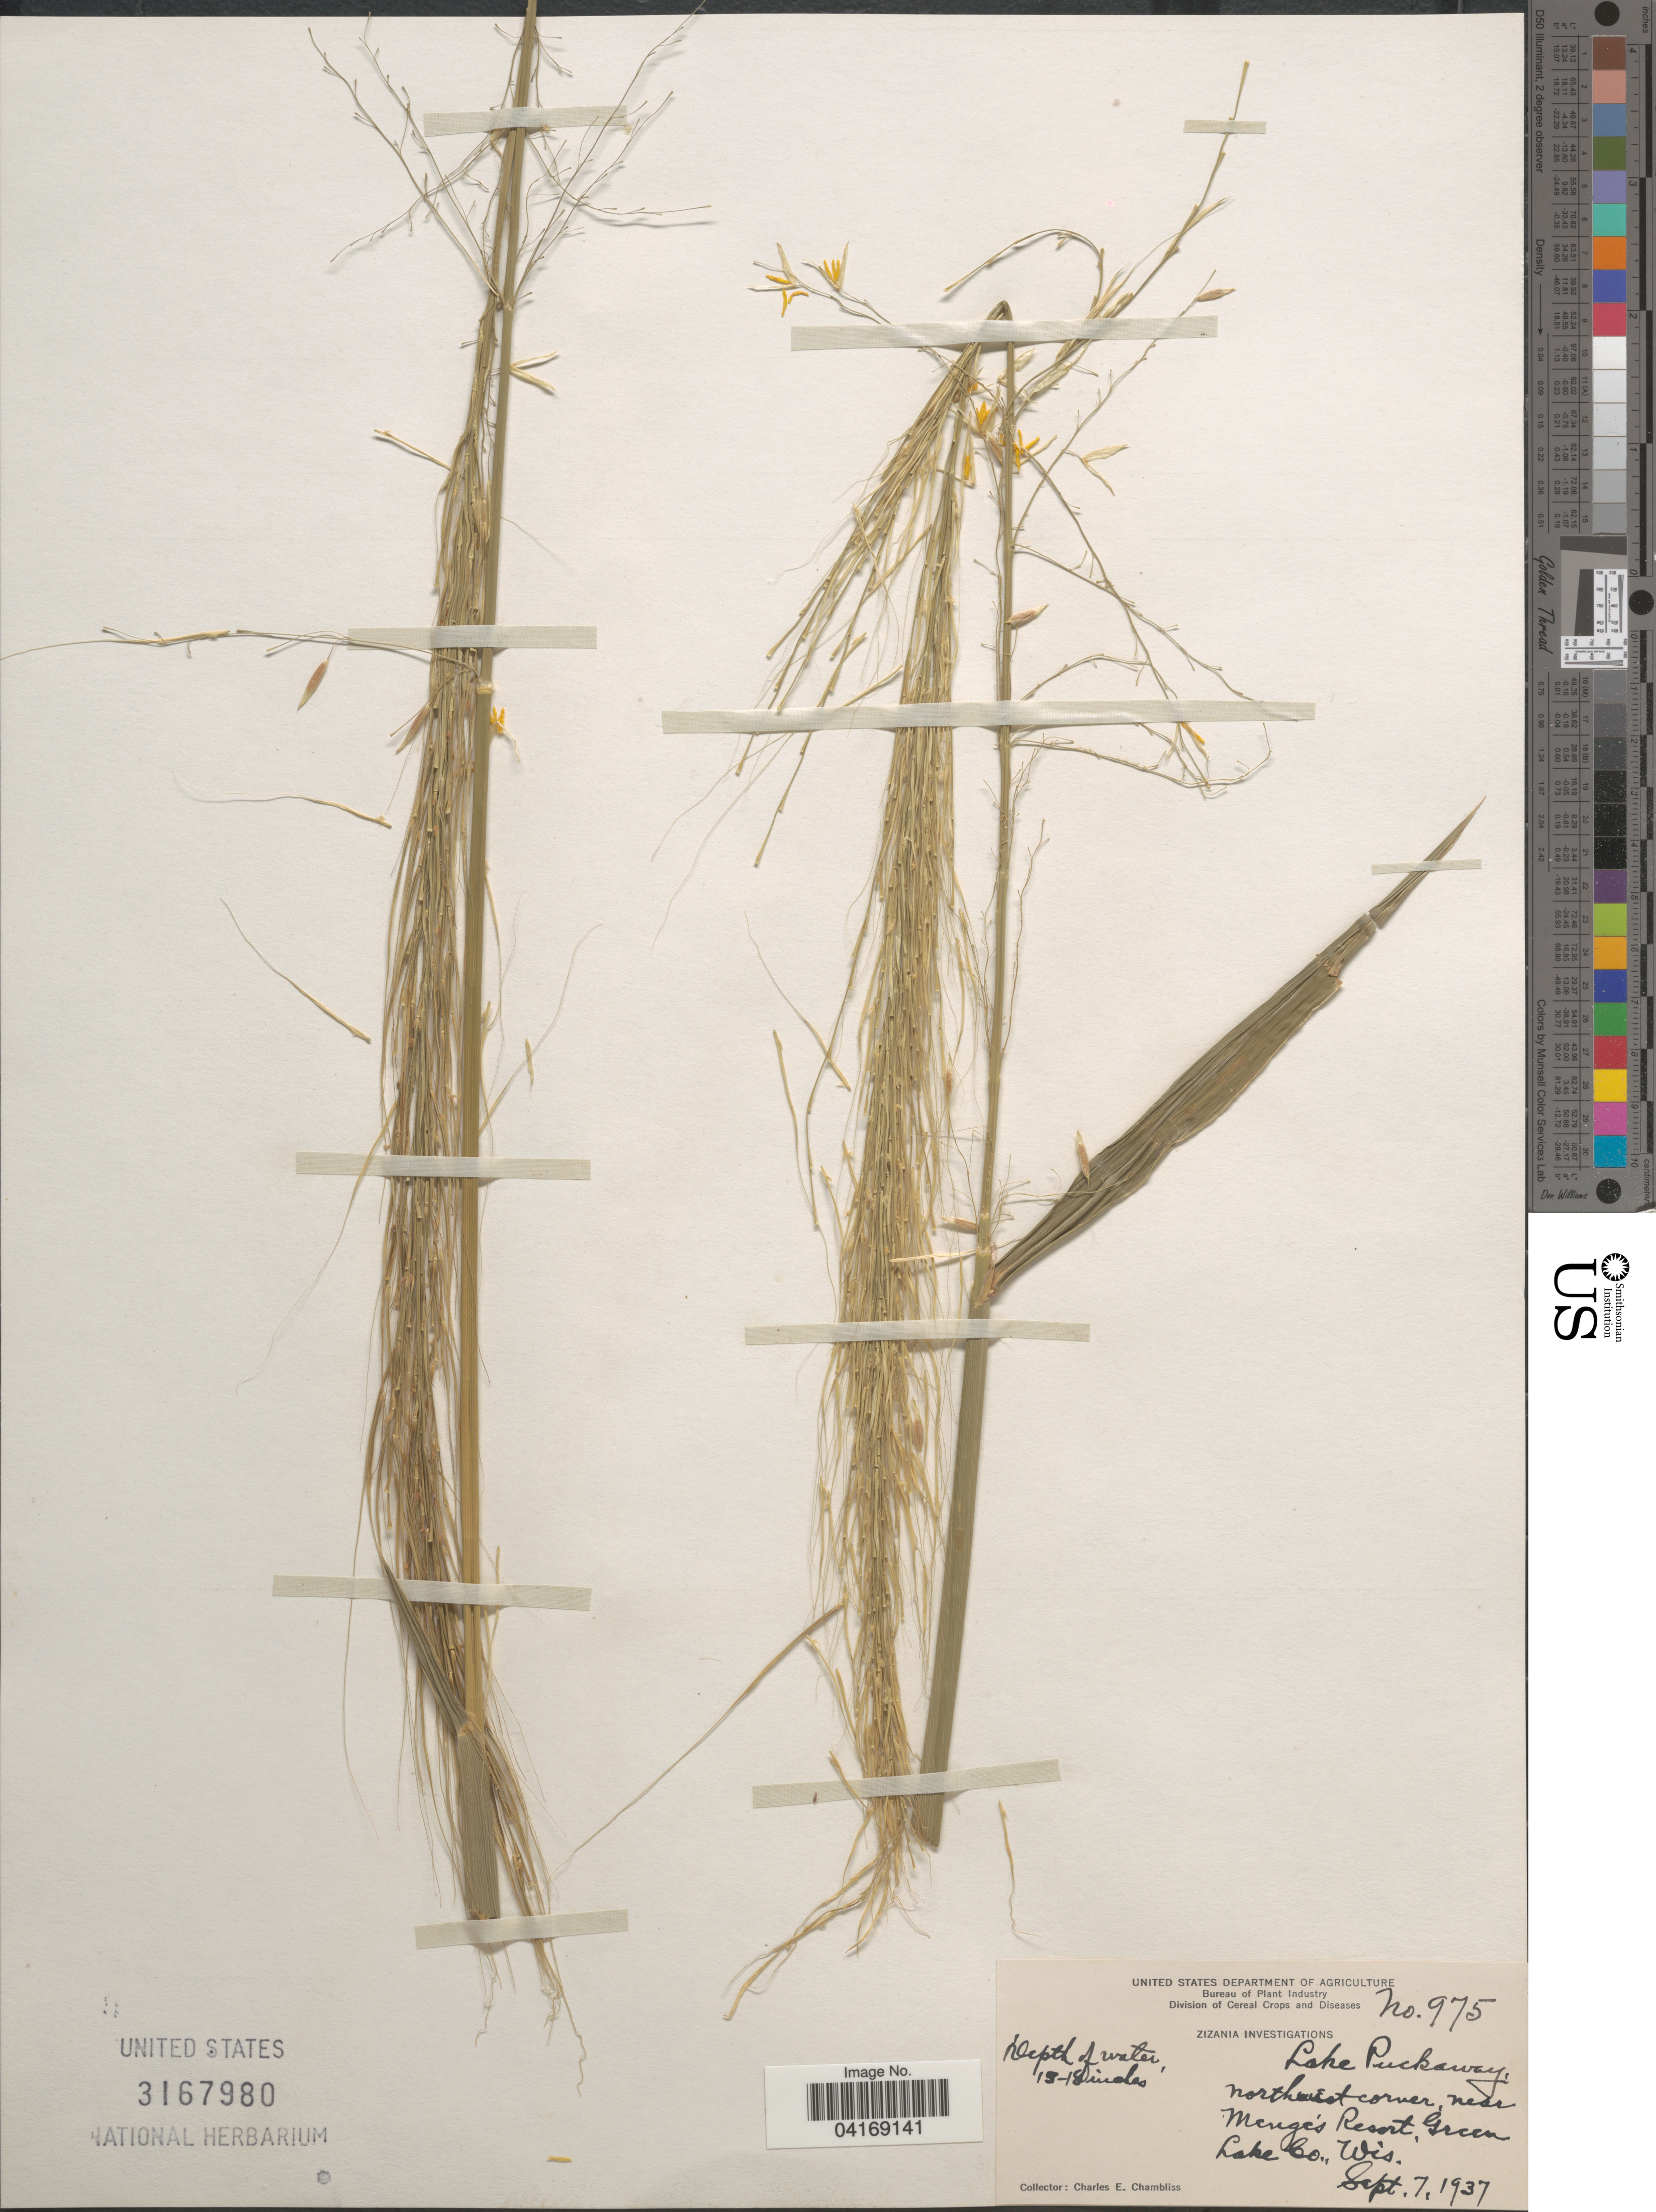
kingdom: Plantae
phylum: Tracheophyta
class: Liliopsida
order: Poales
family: Poaceae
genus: Zizania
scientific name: Zizania sp.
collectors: C. Chambliss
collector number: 975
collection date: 1937-09-07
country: United States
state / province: Wisconsin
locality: Lake Puckaway, northwest corner near Menge's Resort. Green Lake Co.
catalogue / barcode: US 3167980